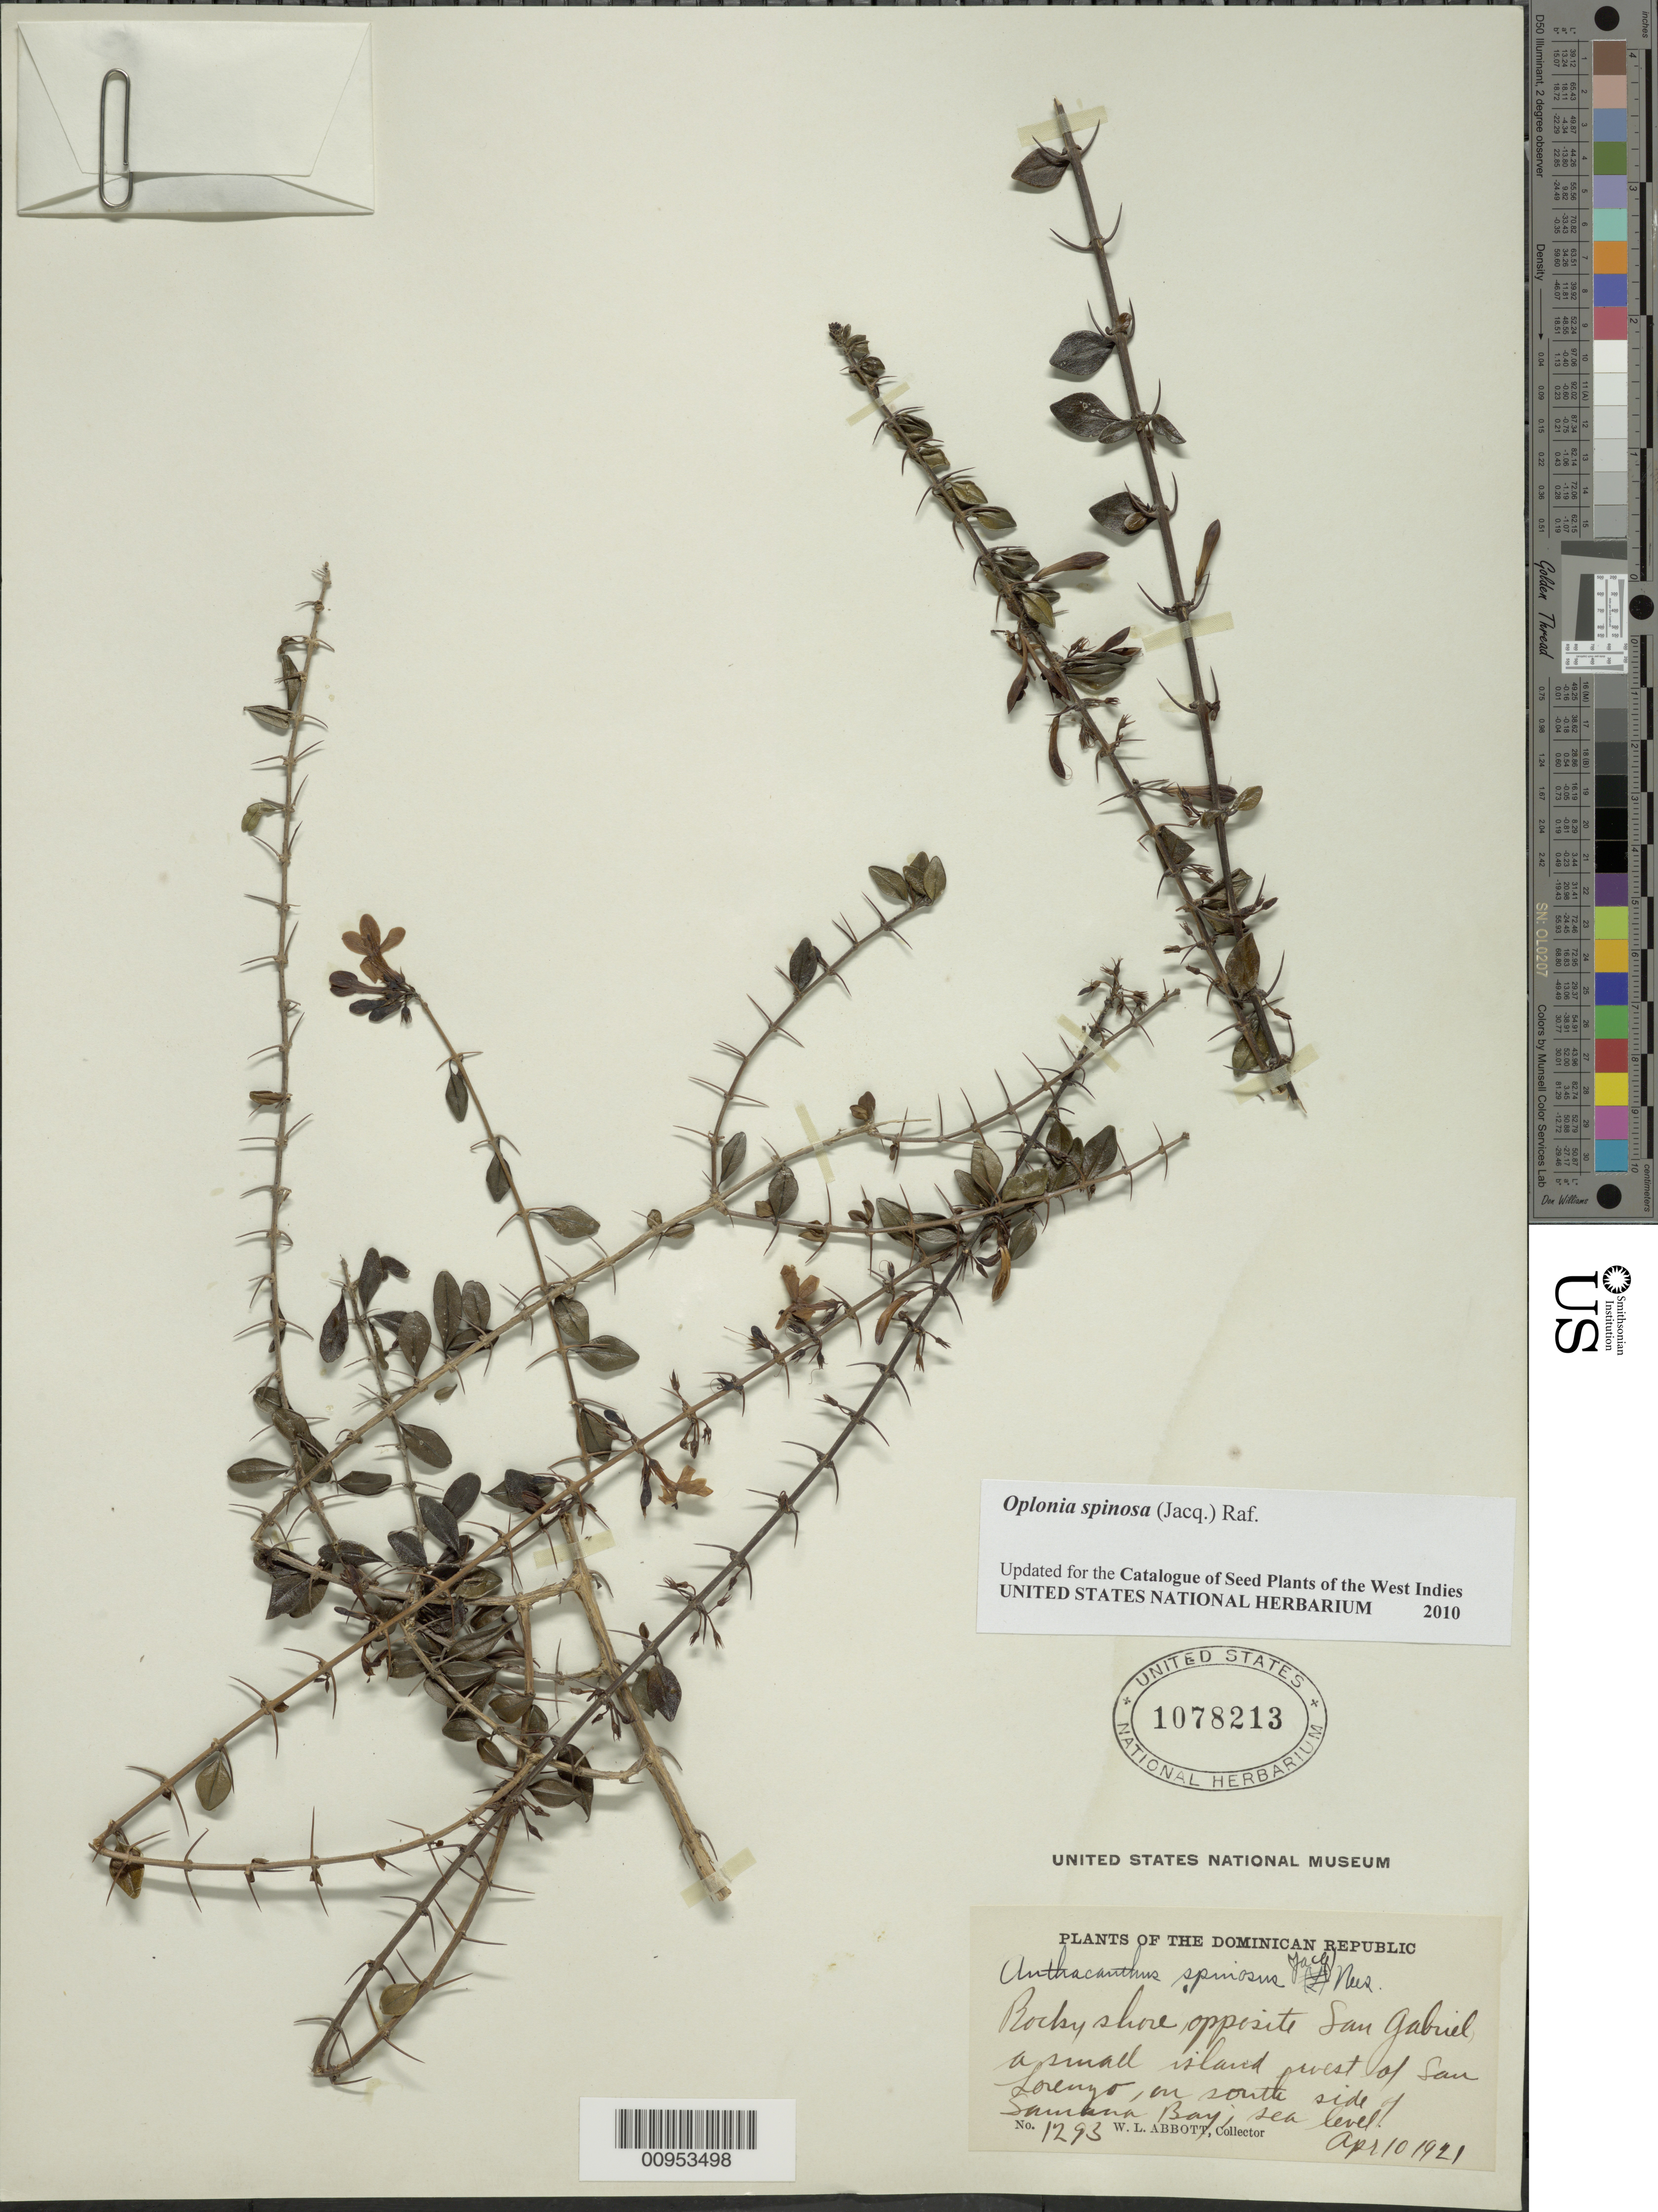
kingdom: Plantae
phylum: Tracheophyta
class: Magnoliopsida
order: Lamiales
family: Acanthaceae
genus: Oplonia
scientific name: Oplonia spinosa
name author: Raf.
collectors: W. L. Abbott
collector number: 1293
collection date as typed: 10 Apr 1921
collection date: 1921-04-10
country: Dominican Republic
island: Hispaniola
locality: Opposite San Gabriel, a small island west of San Lorenzo, on south side of Samaná Bay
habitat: Rocky shore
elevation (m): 0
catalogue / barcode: US 1078213